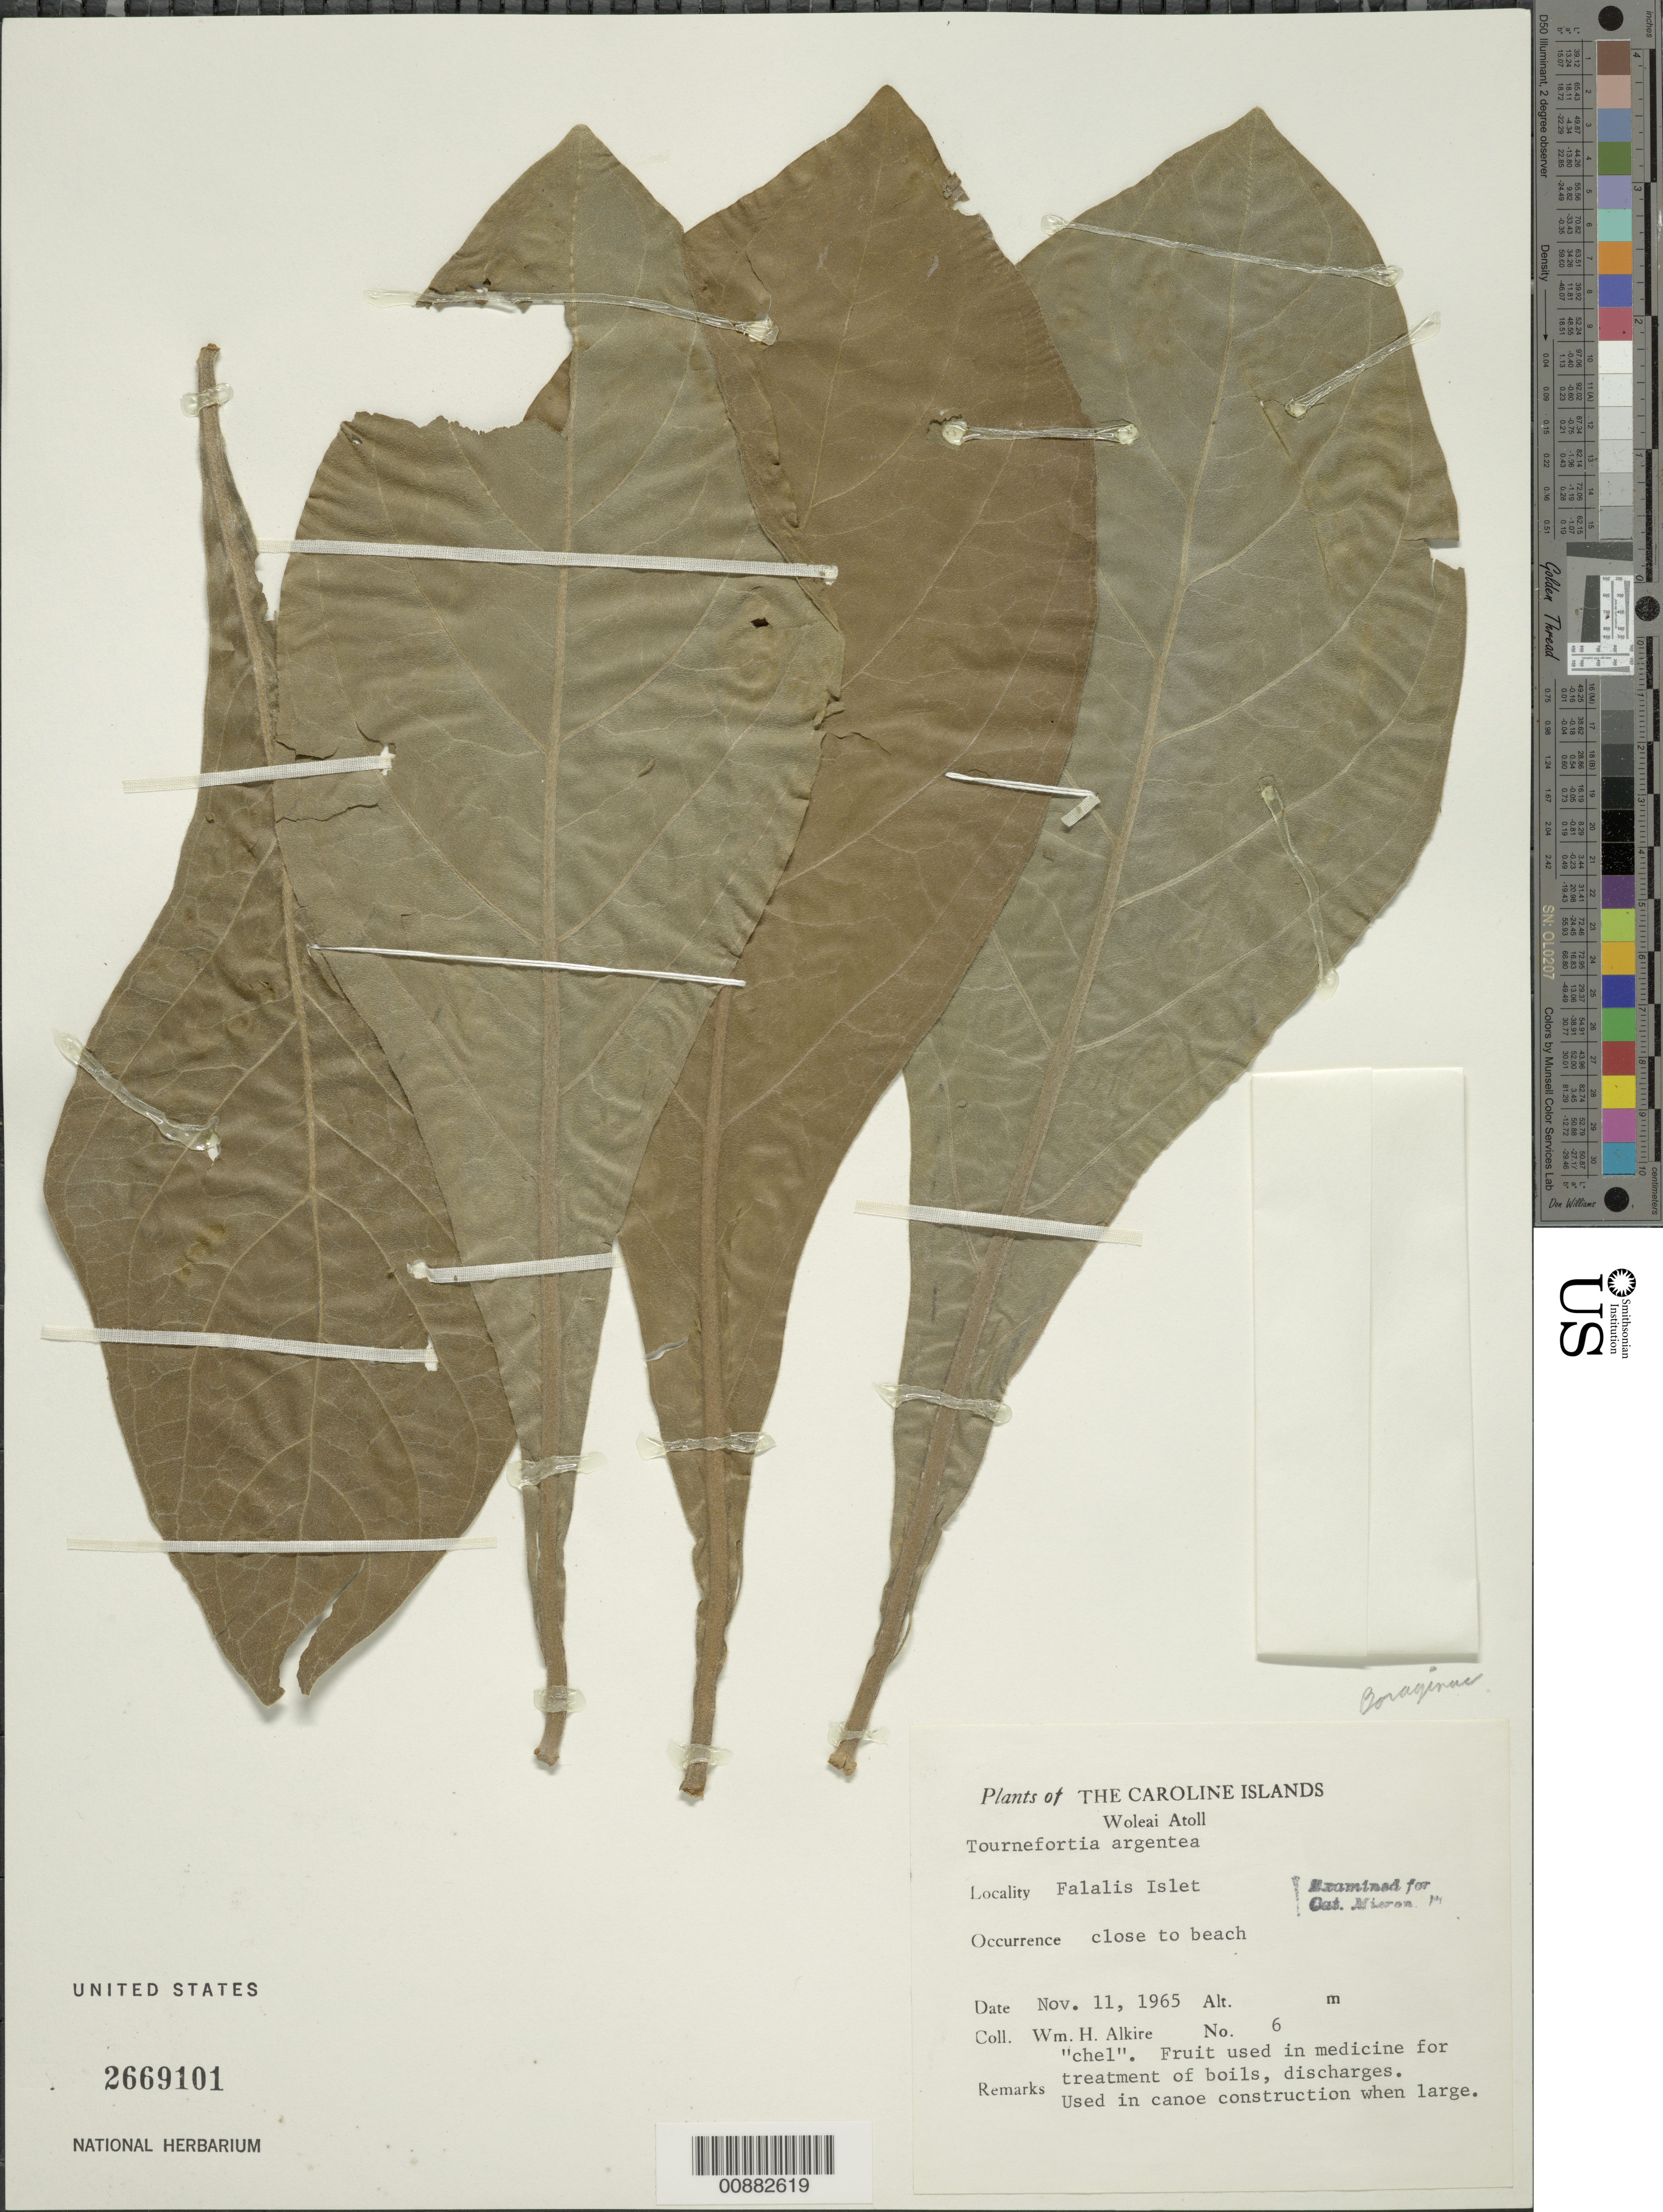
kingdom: Plantae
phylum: Tracheophyta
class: Magnoliopsida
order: Boraginales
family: Heliotropiaceae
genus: Heliotropium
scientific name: Heliotropium arboreum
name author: (Blanco) Mabberley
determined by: Wagner, W. L., (BOT), Smithsonian Institution - National Museum of Natural History (UNITED STATES)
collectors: W. Alkire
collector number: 6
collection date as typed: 11 Nov 1965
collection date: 1965-11-11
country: Micronesia, Federated States of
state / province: Yap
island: Woleai Atoll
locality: Woleai Atoll, Falalis Islet, close to beach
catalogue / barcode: US 2669101